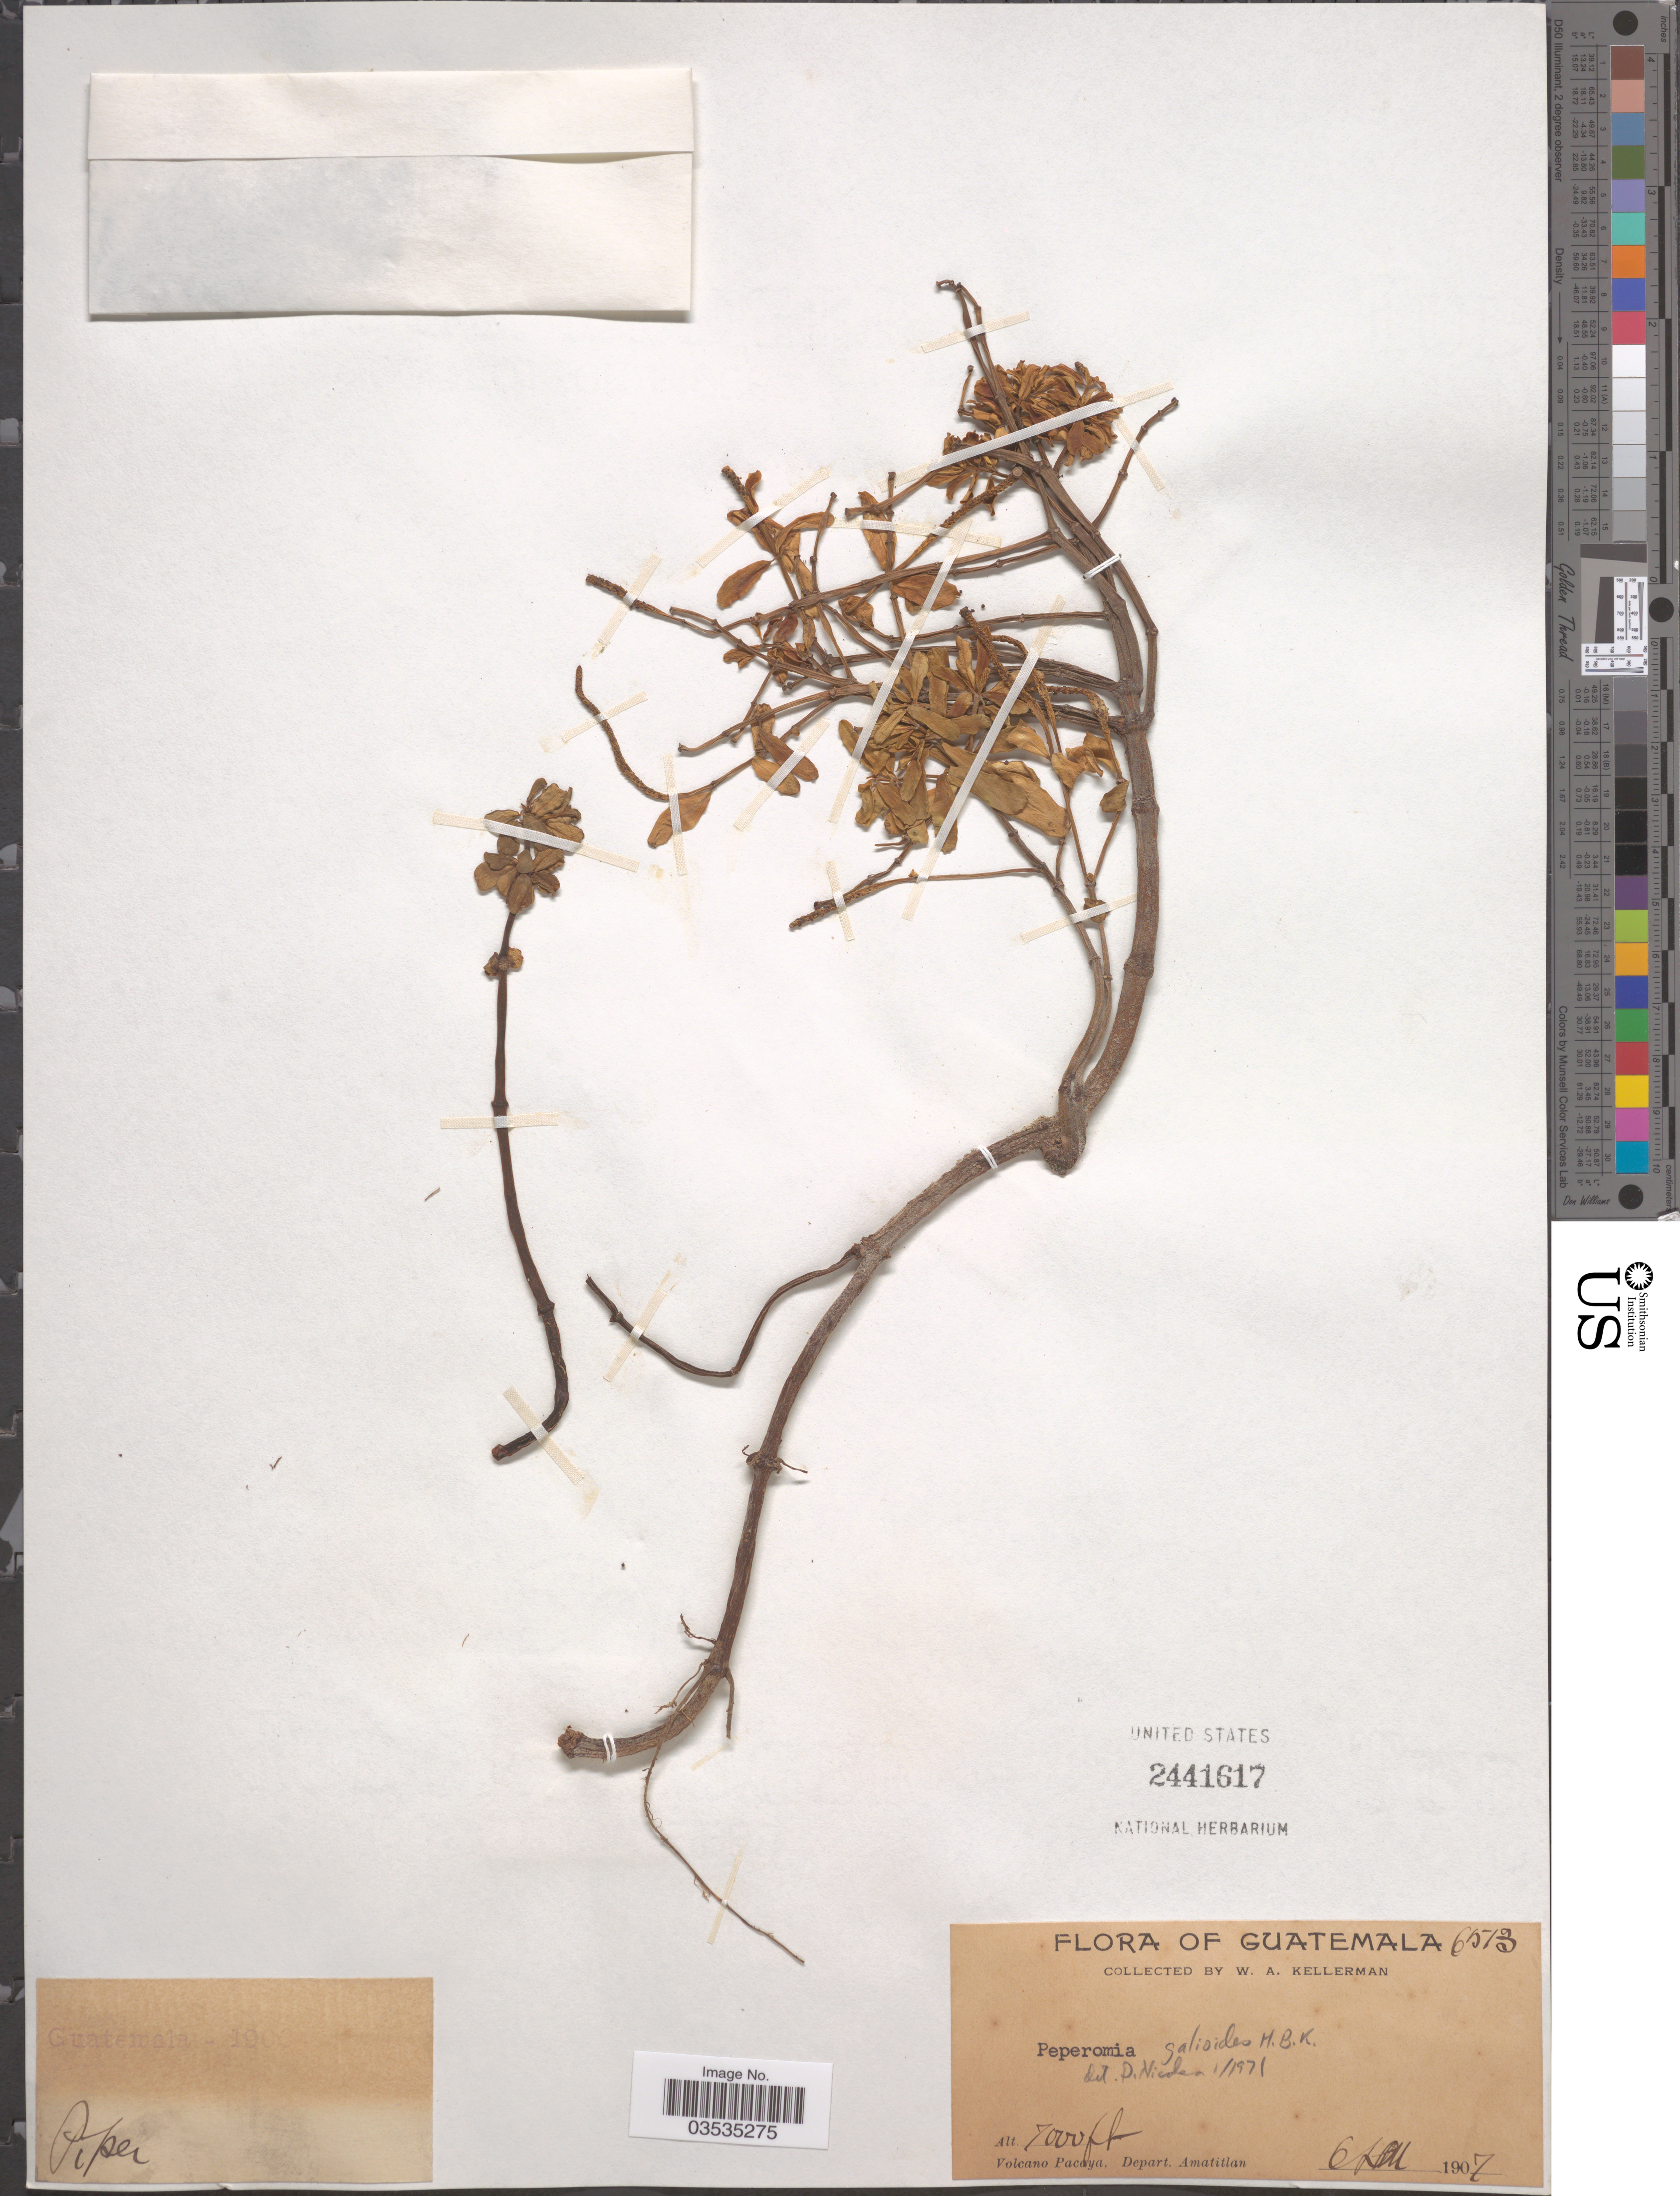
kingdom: Plantae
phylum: Tracheophyta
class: Magnoliopsida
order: Piperales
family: Piperaceae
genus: Peperomia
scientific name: Peperomia leptophylla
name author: Miq.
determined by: Jiménez, José Estaban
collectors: W. Kellerman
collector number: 6513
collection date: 1907-07-06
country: Guatemala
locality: Volcano Pacaya. Depart. Amatitlan.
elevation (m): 2134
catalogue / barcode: US 2441617